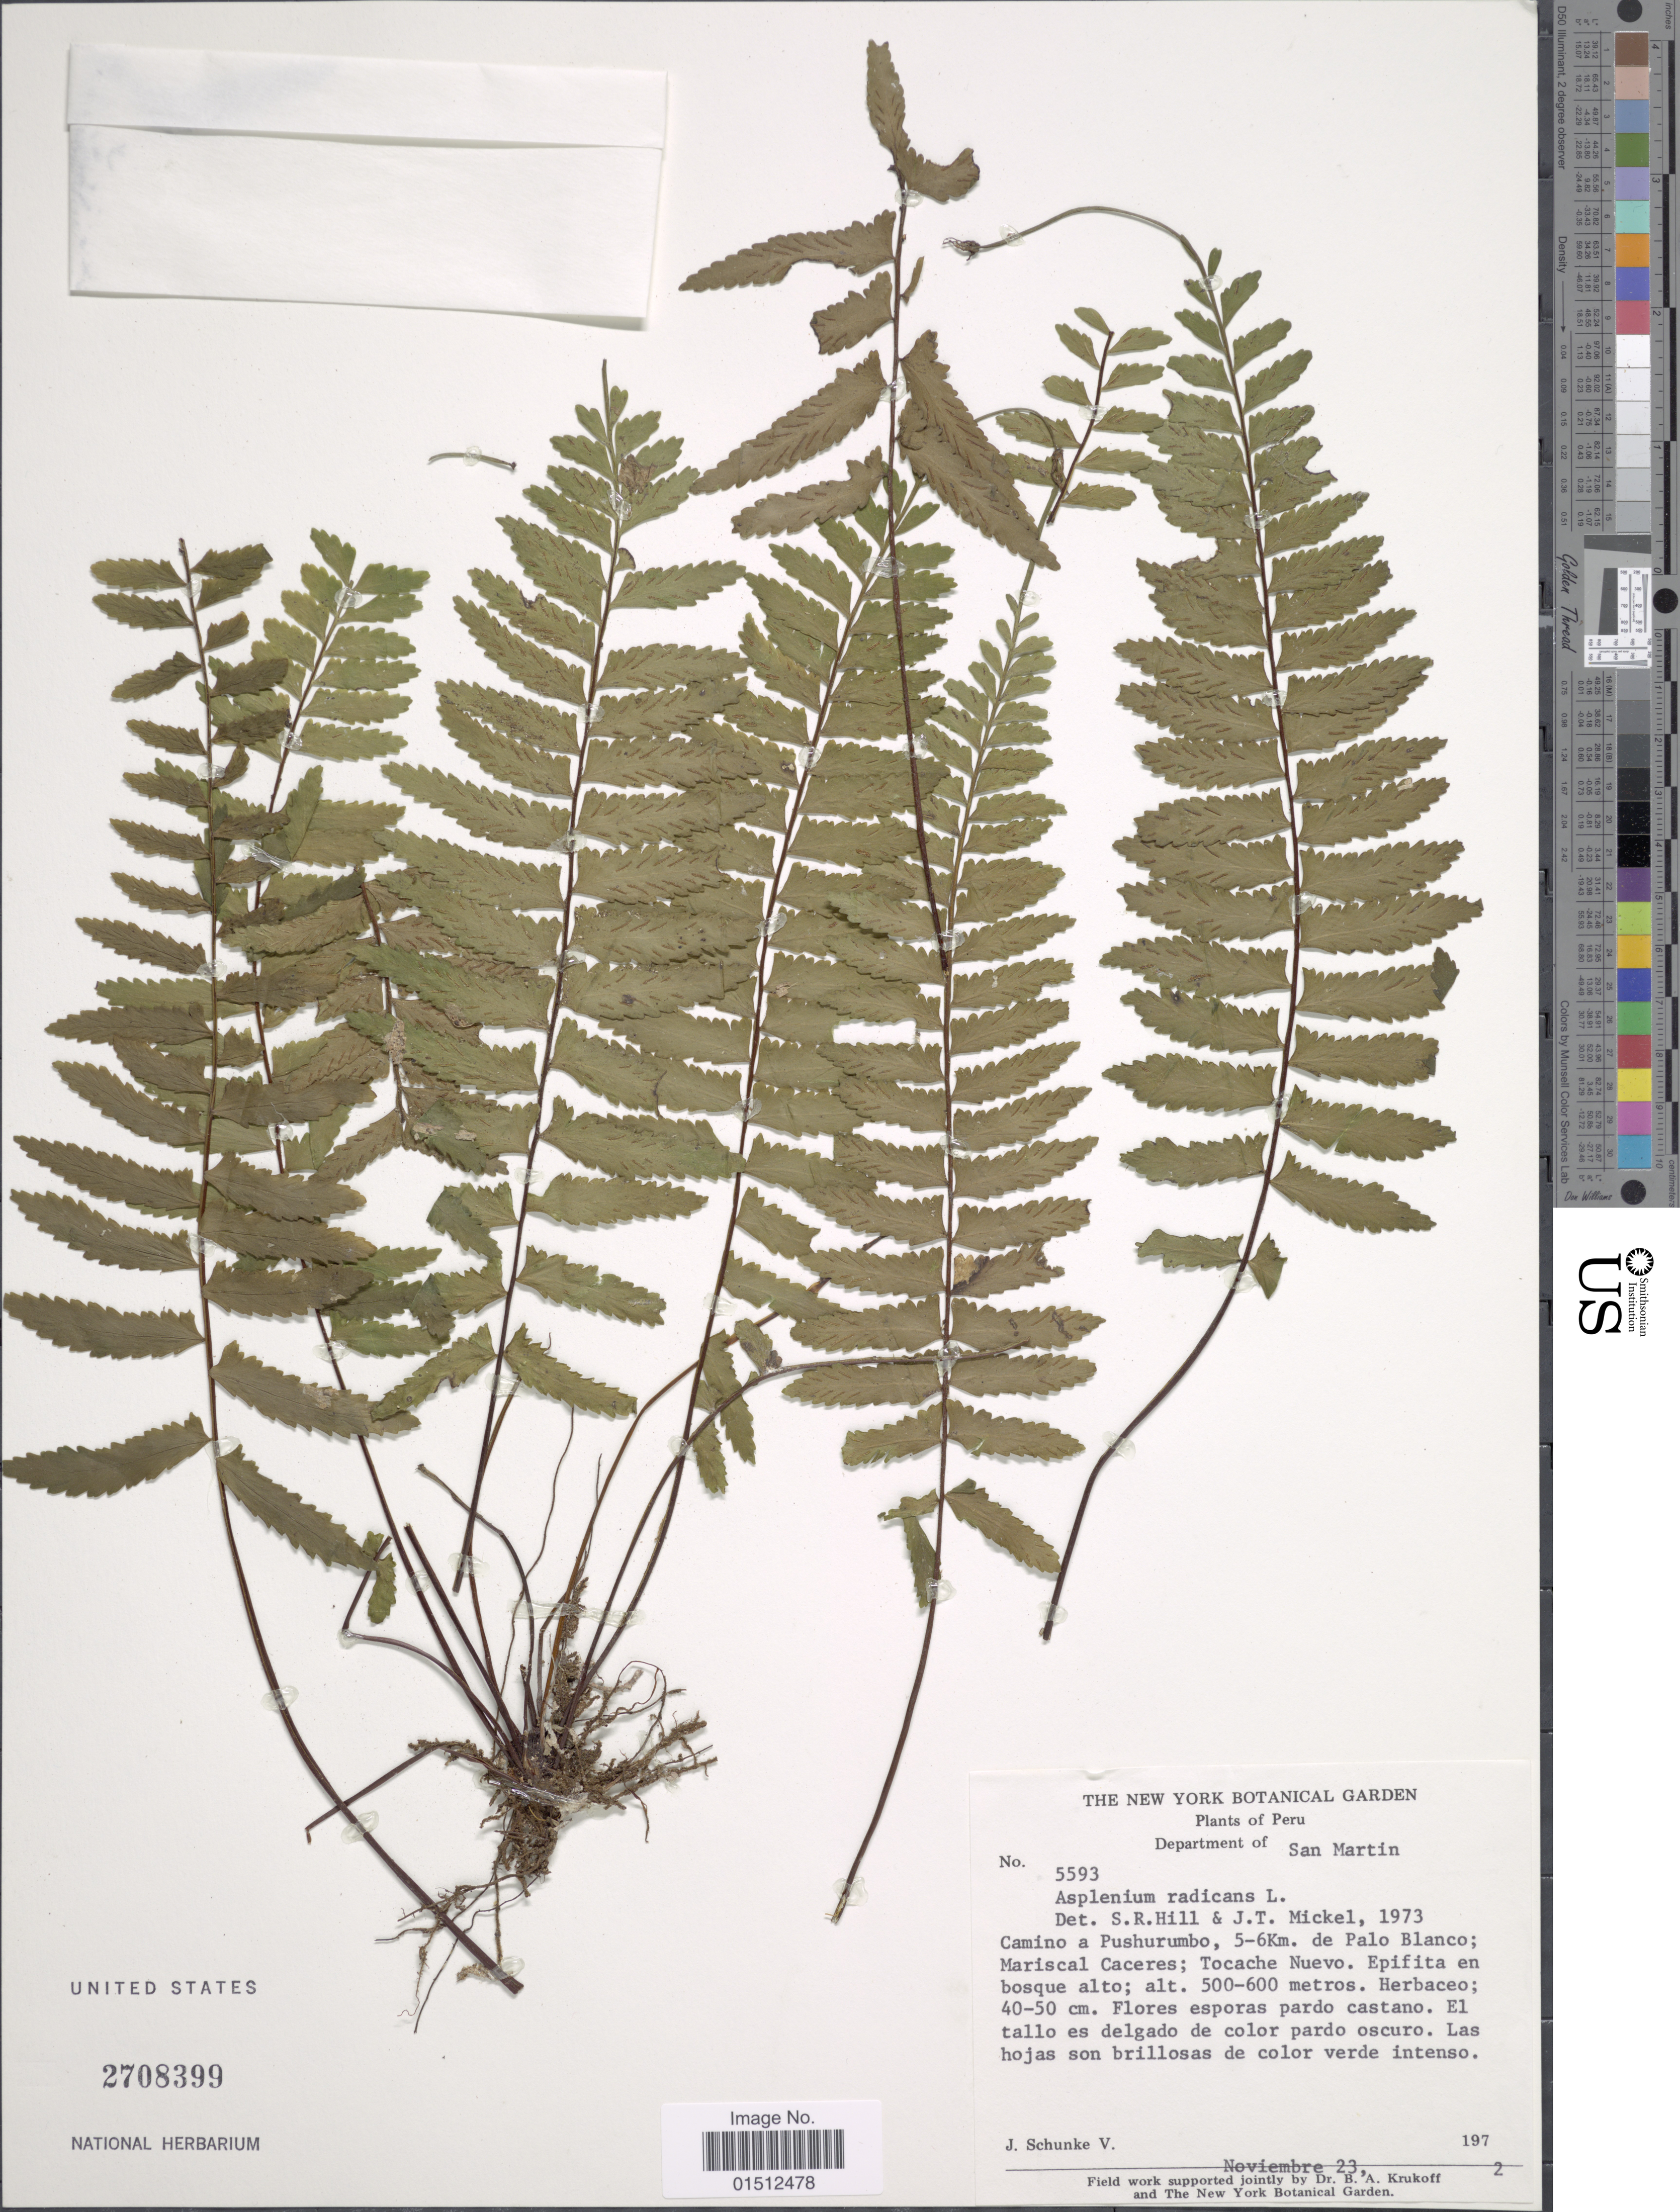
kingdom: Plantae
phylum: Tracheophyta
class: Polypodiopsida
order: Polypodiales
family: Aspleniaceae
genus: Asplenium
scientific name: Asplenium radicans var. cirrhatum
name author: (Rich. ex Willd.) Rosenst.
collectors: J. Schunke Vigo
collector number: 5593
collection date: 1972-11-23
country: Peru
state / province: San Martín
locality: Peru. Department of San Martin. Camino a Pushurumbo, 5-6 Km. de Pablo Blanco; Mariscal Caceres; Tocache Nuevo.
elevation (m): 500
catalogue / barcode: US 2708399